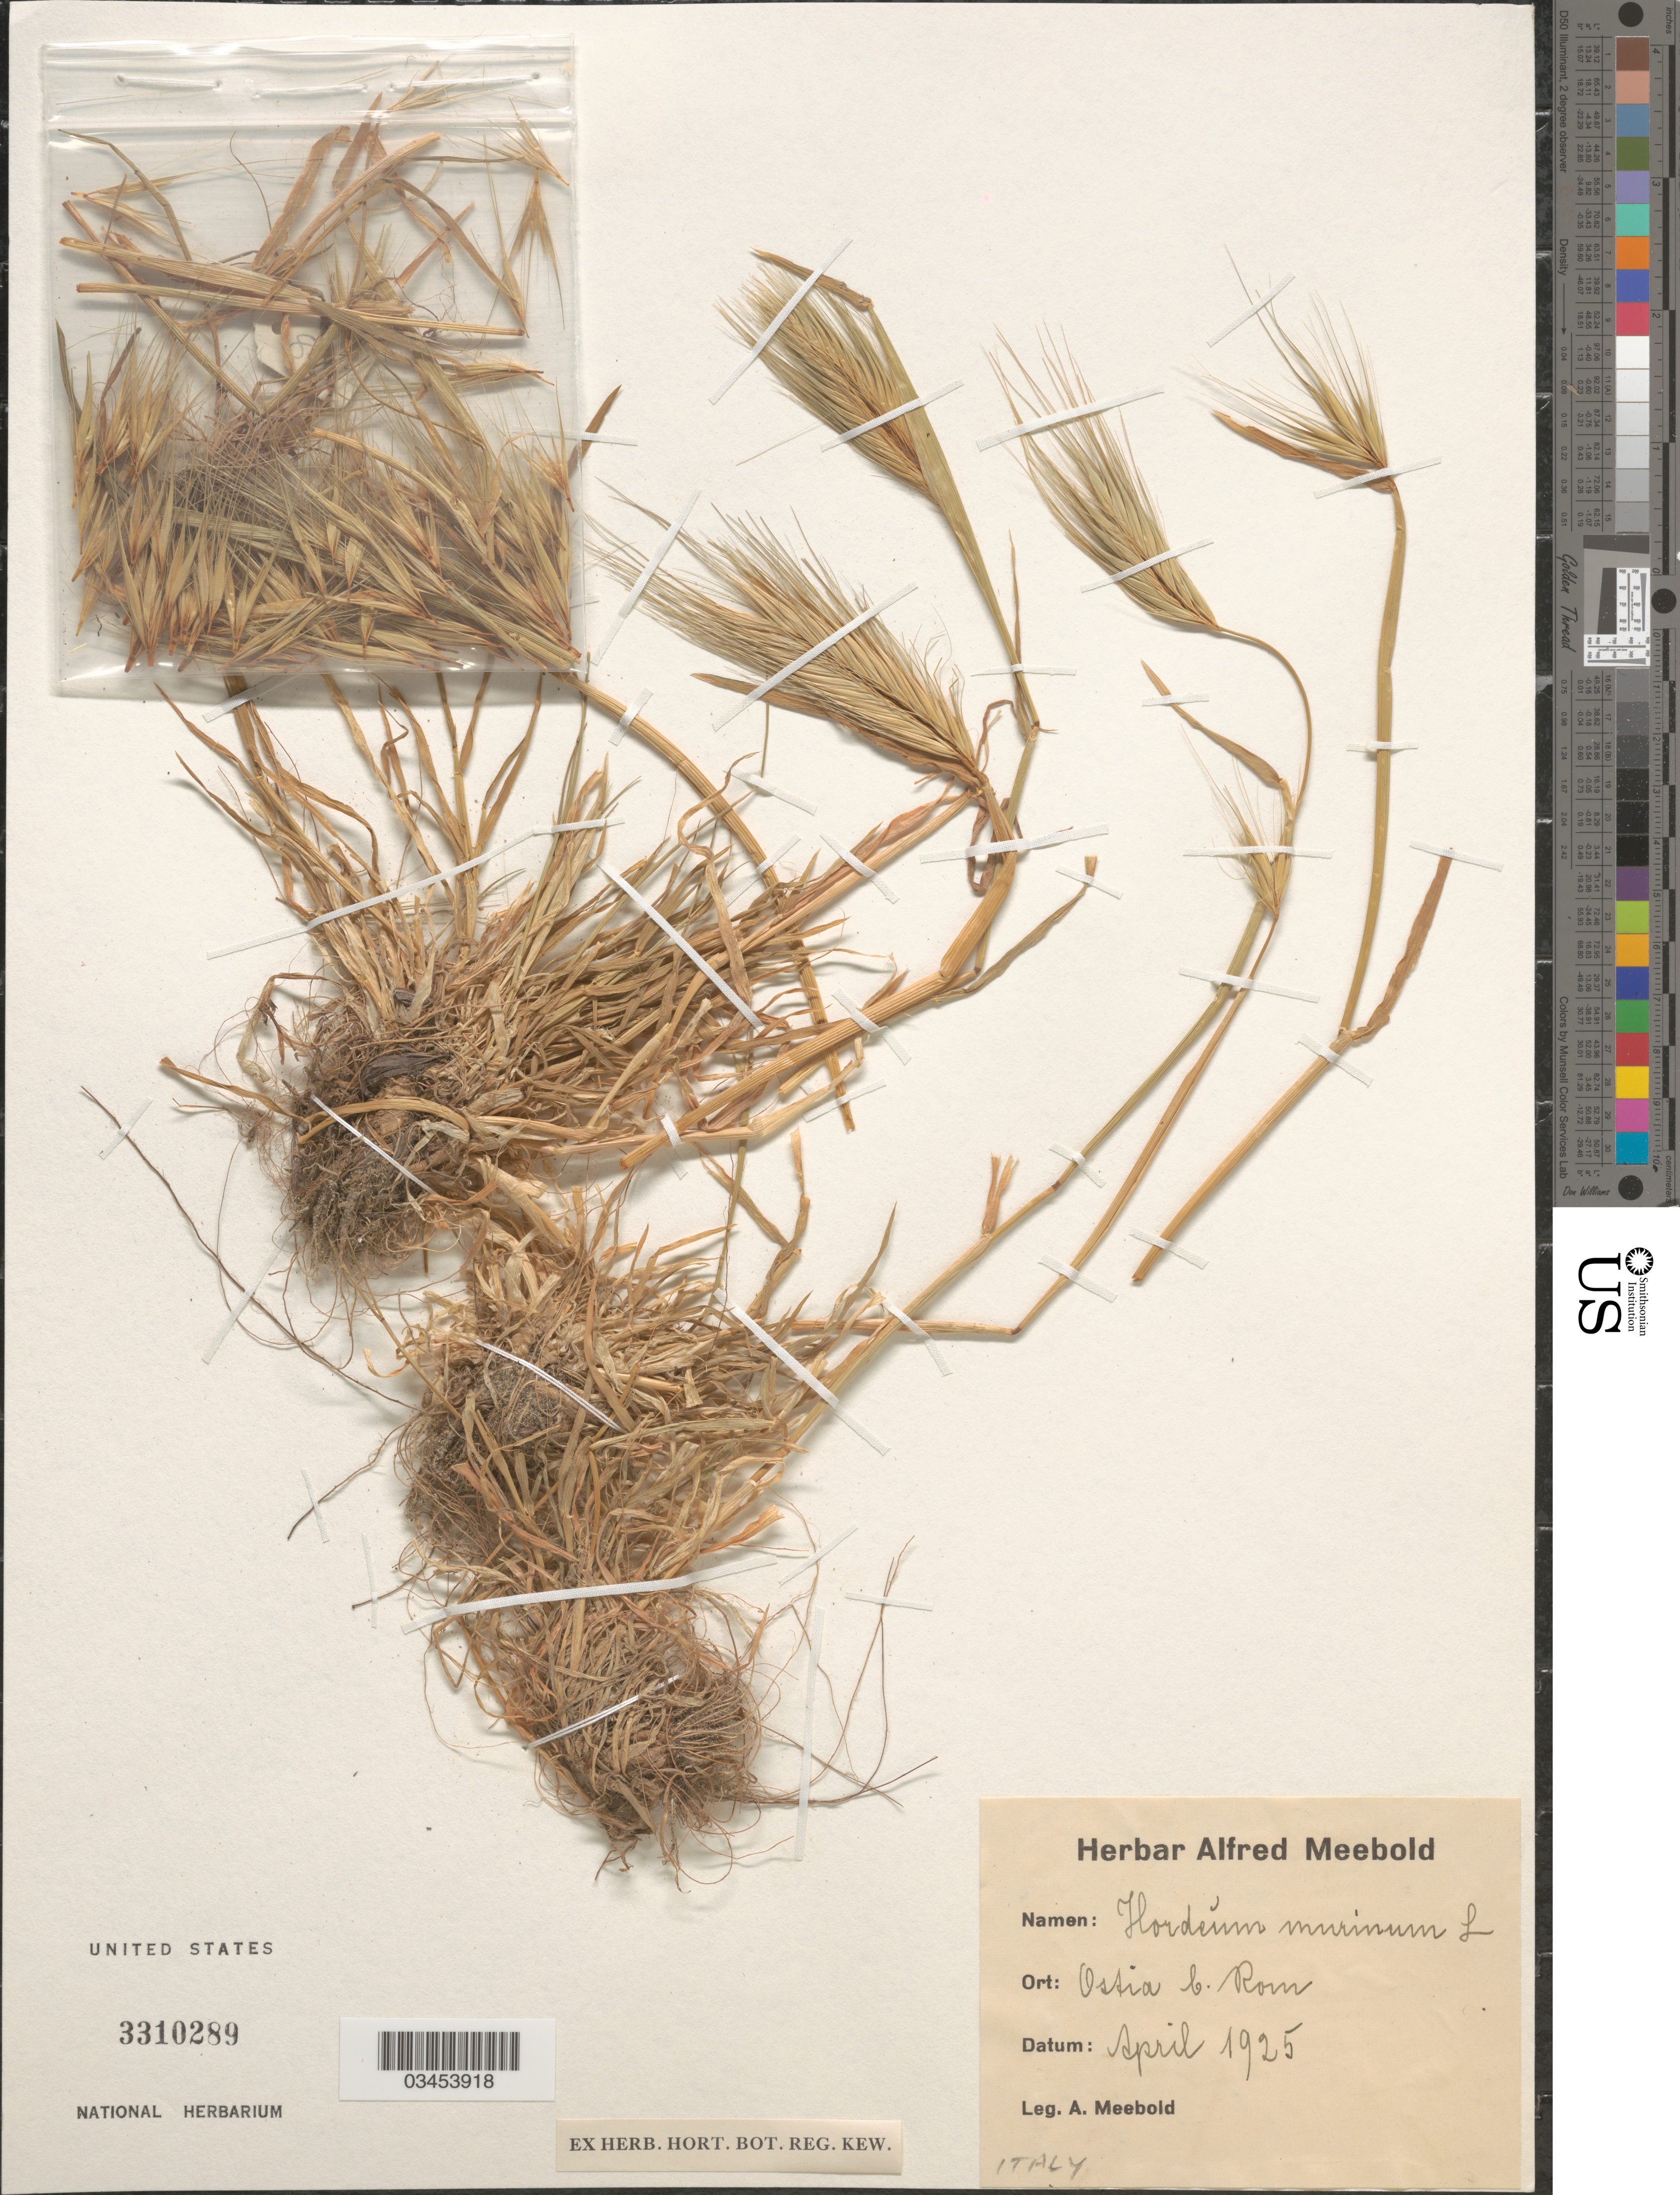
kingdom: Plantae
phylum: Tracheophyta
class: Liliopsida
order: Poales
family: Poaceae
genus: Hordeum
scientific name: Hordeum murinum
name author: L.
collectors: A. Meebold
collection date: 1925-04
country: Italy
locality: Ostia b. Rom.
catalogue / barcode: US 3310289